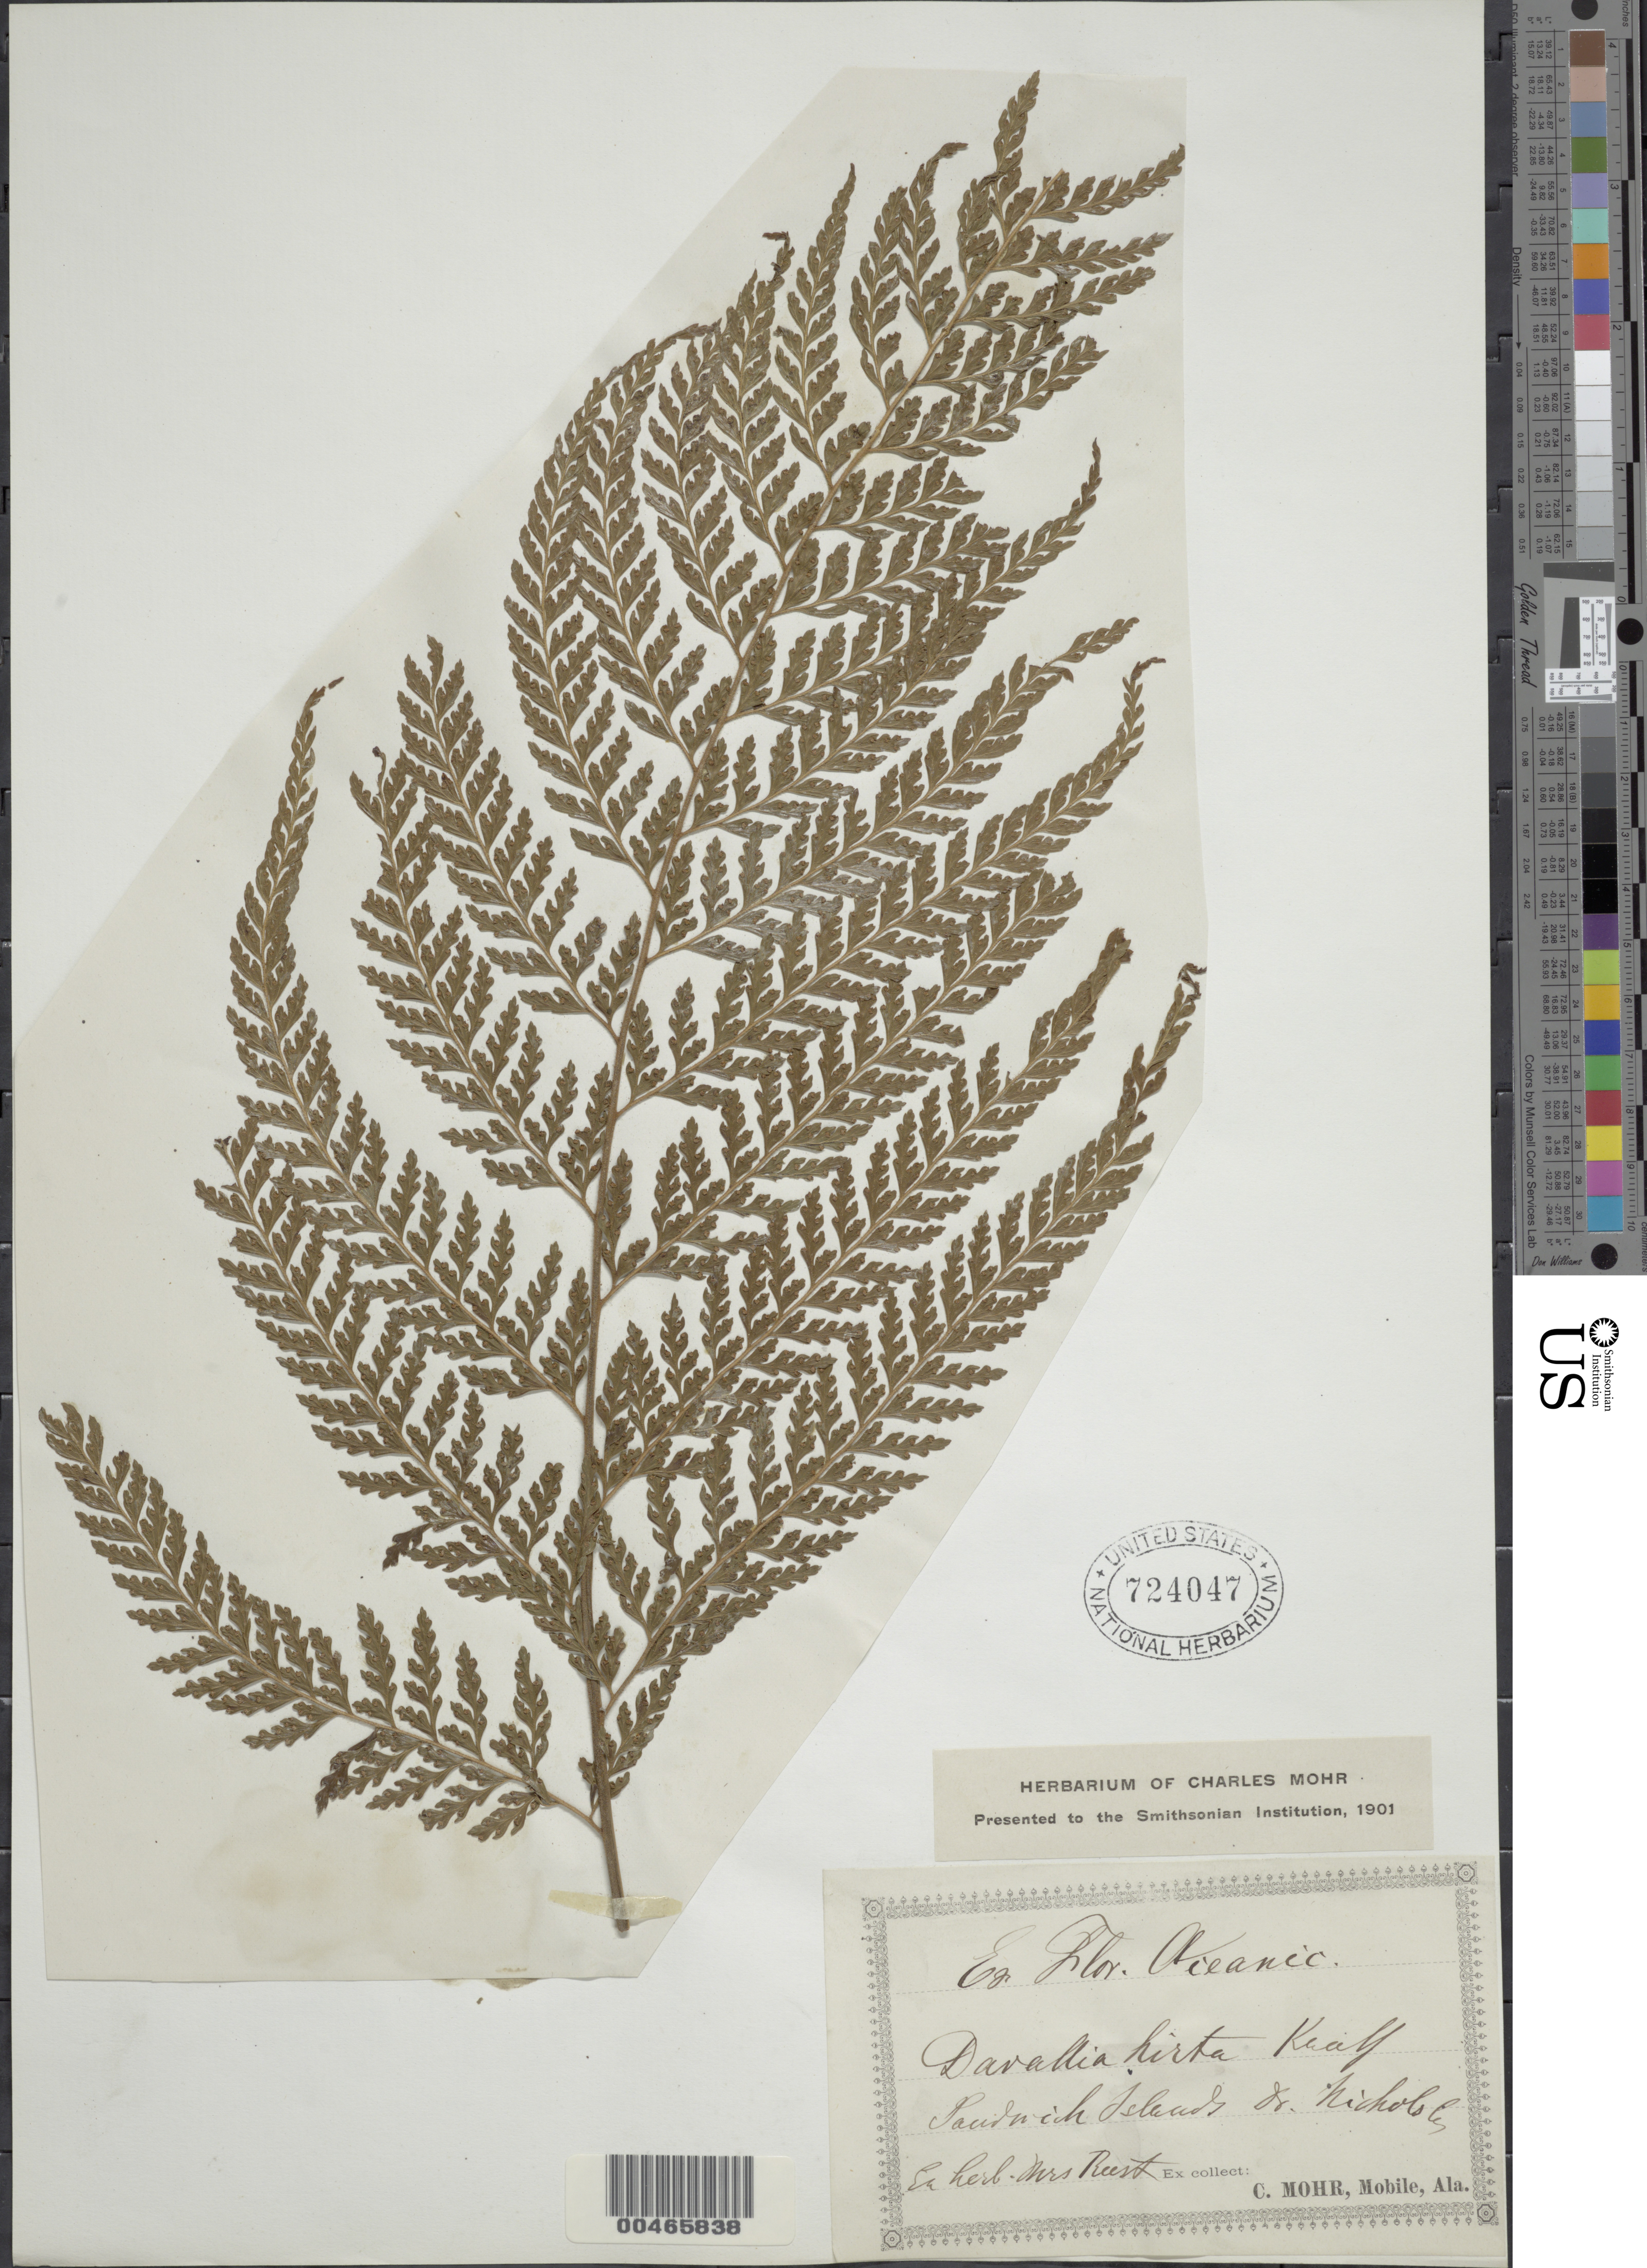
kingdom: Plantae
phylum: Tracheophyta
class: Polypodiopsida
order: Polypodiales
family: Dennstaedtiaceae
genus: Microlepia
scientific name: Microlepia strigosa var. strigosa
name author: (Thunb.) C. Presl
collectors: Mohr, C. T. (herbarium)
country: United States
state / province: Hawaii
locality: Oceanic.Sandwich Islands, & Nicholas [interpreted]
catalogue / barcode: US 724047